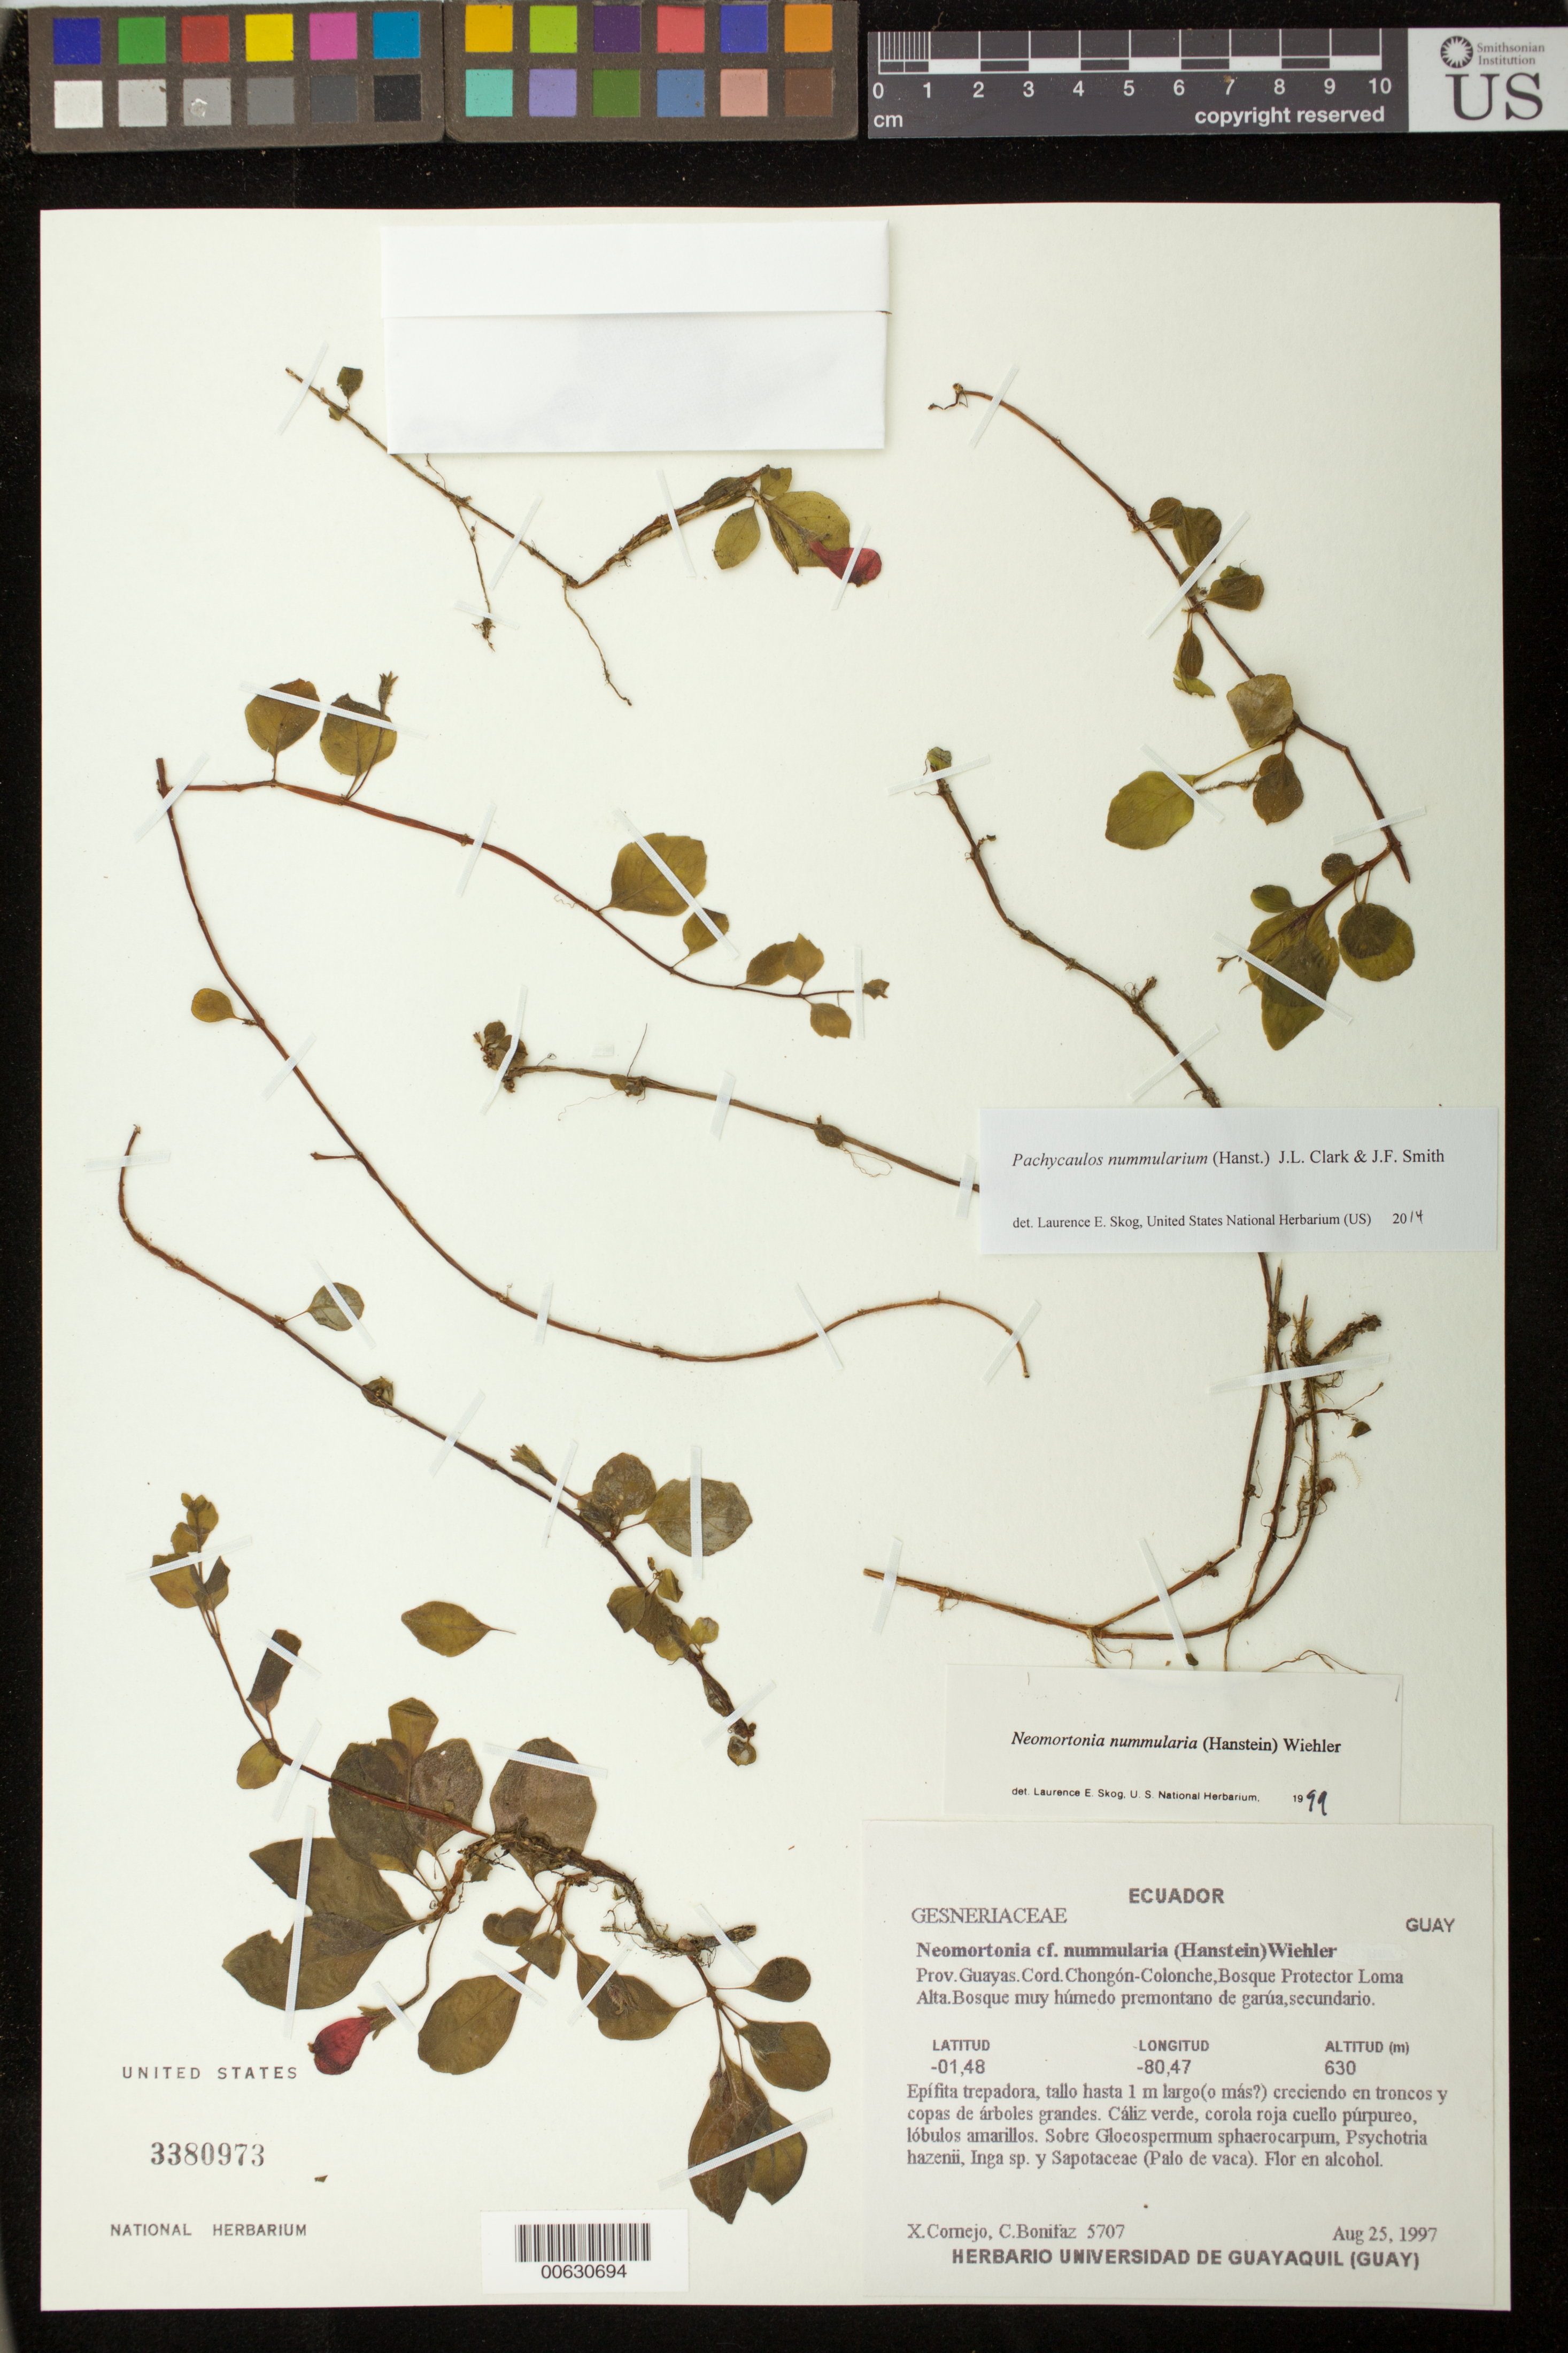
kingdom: Plantae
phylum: Tracheophyta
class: Magnoliopsida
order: Lamiales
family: Gesneriaceae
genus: Pachycaulos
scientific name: Pachycaulos nummularia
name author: (Hanst.) J.L. Clark & J.F. Sm.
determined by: Skog, Laurence E.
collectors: X. F. Cornejo & C. Bonifaz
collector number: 5707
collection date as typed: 25 Aug 1997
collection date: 1997-08-25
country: Ecuador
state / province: Guayas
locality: Cord. Chongón-Colonche, Bosque Protector Loma Alta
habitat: Bosque muy húmedo premontano de garúa, secundario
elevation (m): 630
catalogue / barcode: US 3380973